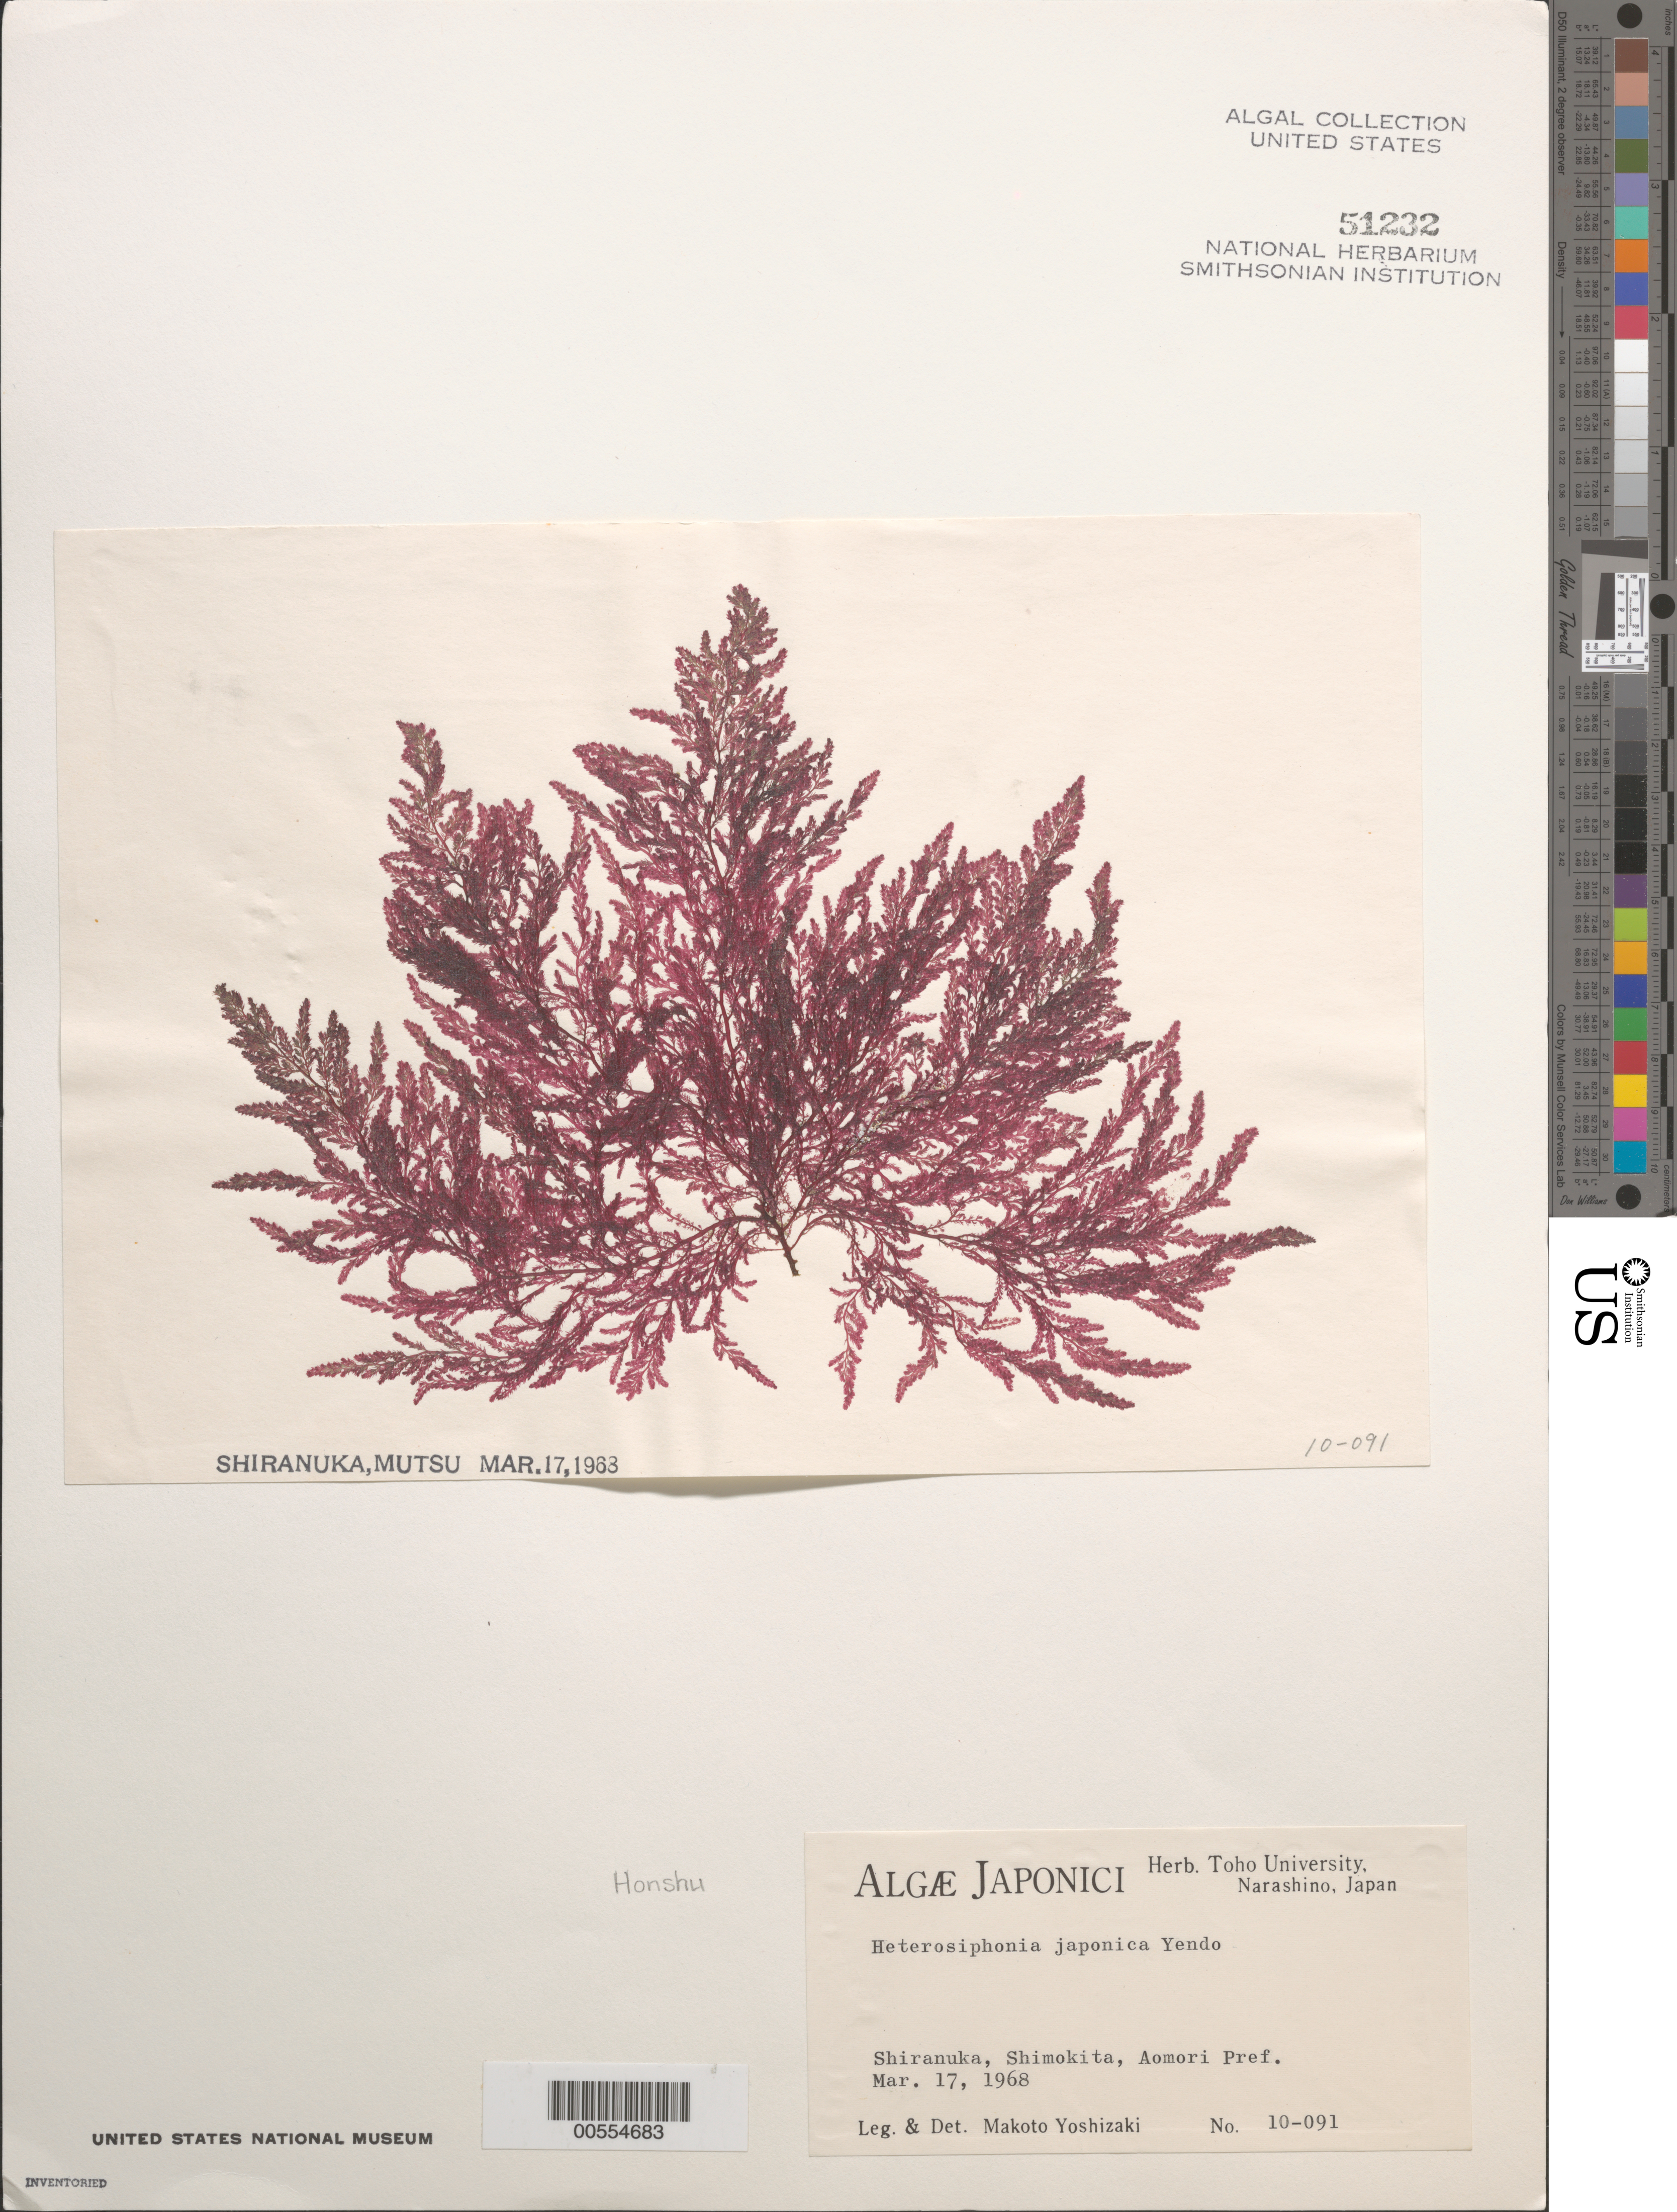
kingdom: Plantae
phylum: Rhodophyta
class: Florideophyceae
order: Ceramiales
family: Dasyaceae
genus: Dasysiphonia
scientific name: Dasysiphonia japonica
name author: (Yendo) H.-S. Kim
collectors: M. Yoshizaki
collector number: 10-091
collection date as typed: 17 Mar 1968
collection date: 1968-03-17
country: Japan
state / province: Aomori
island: Honshu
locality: Shiranuka, Shimokita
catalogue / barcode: US 51232